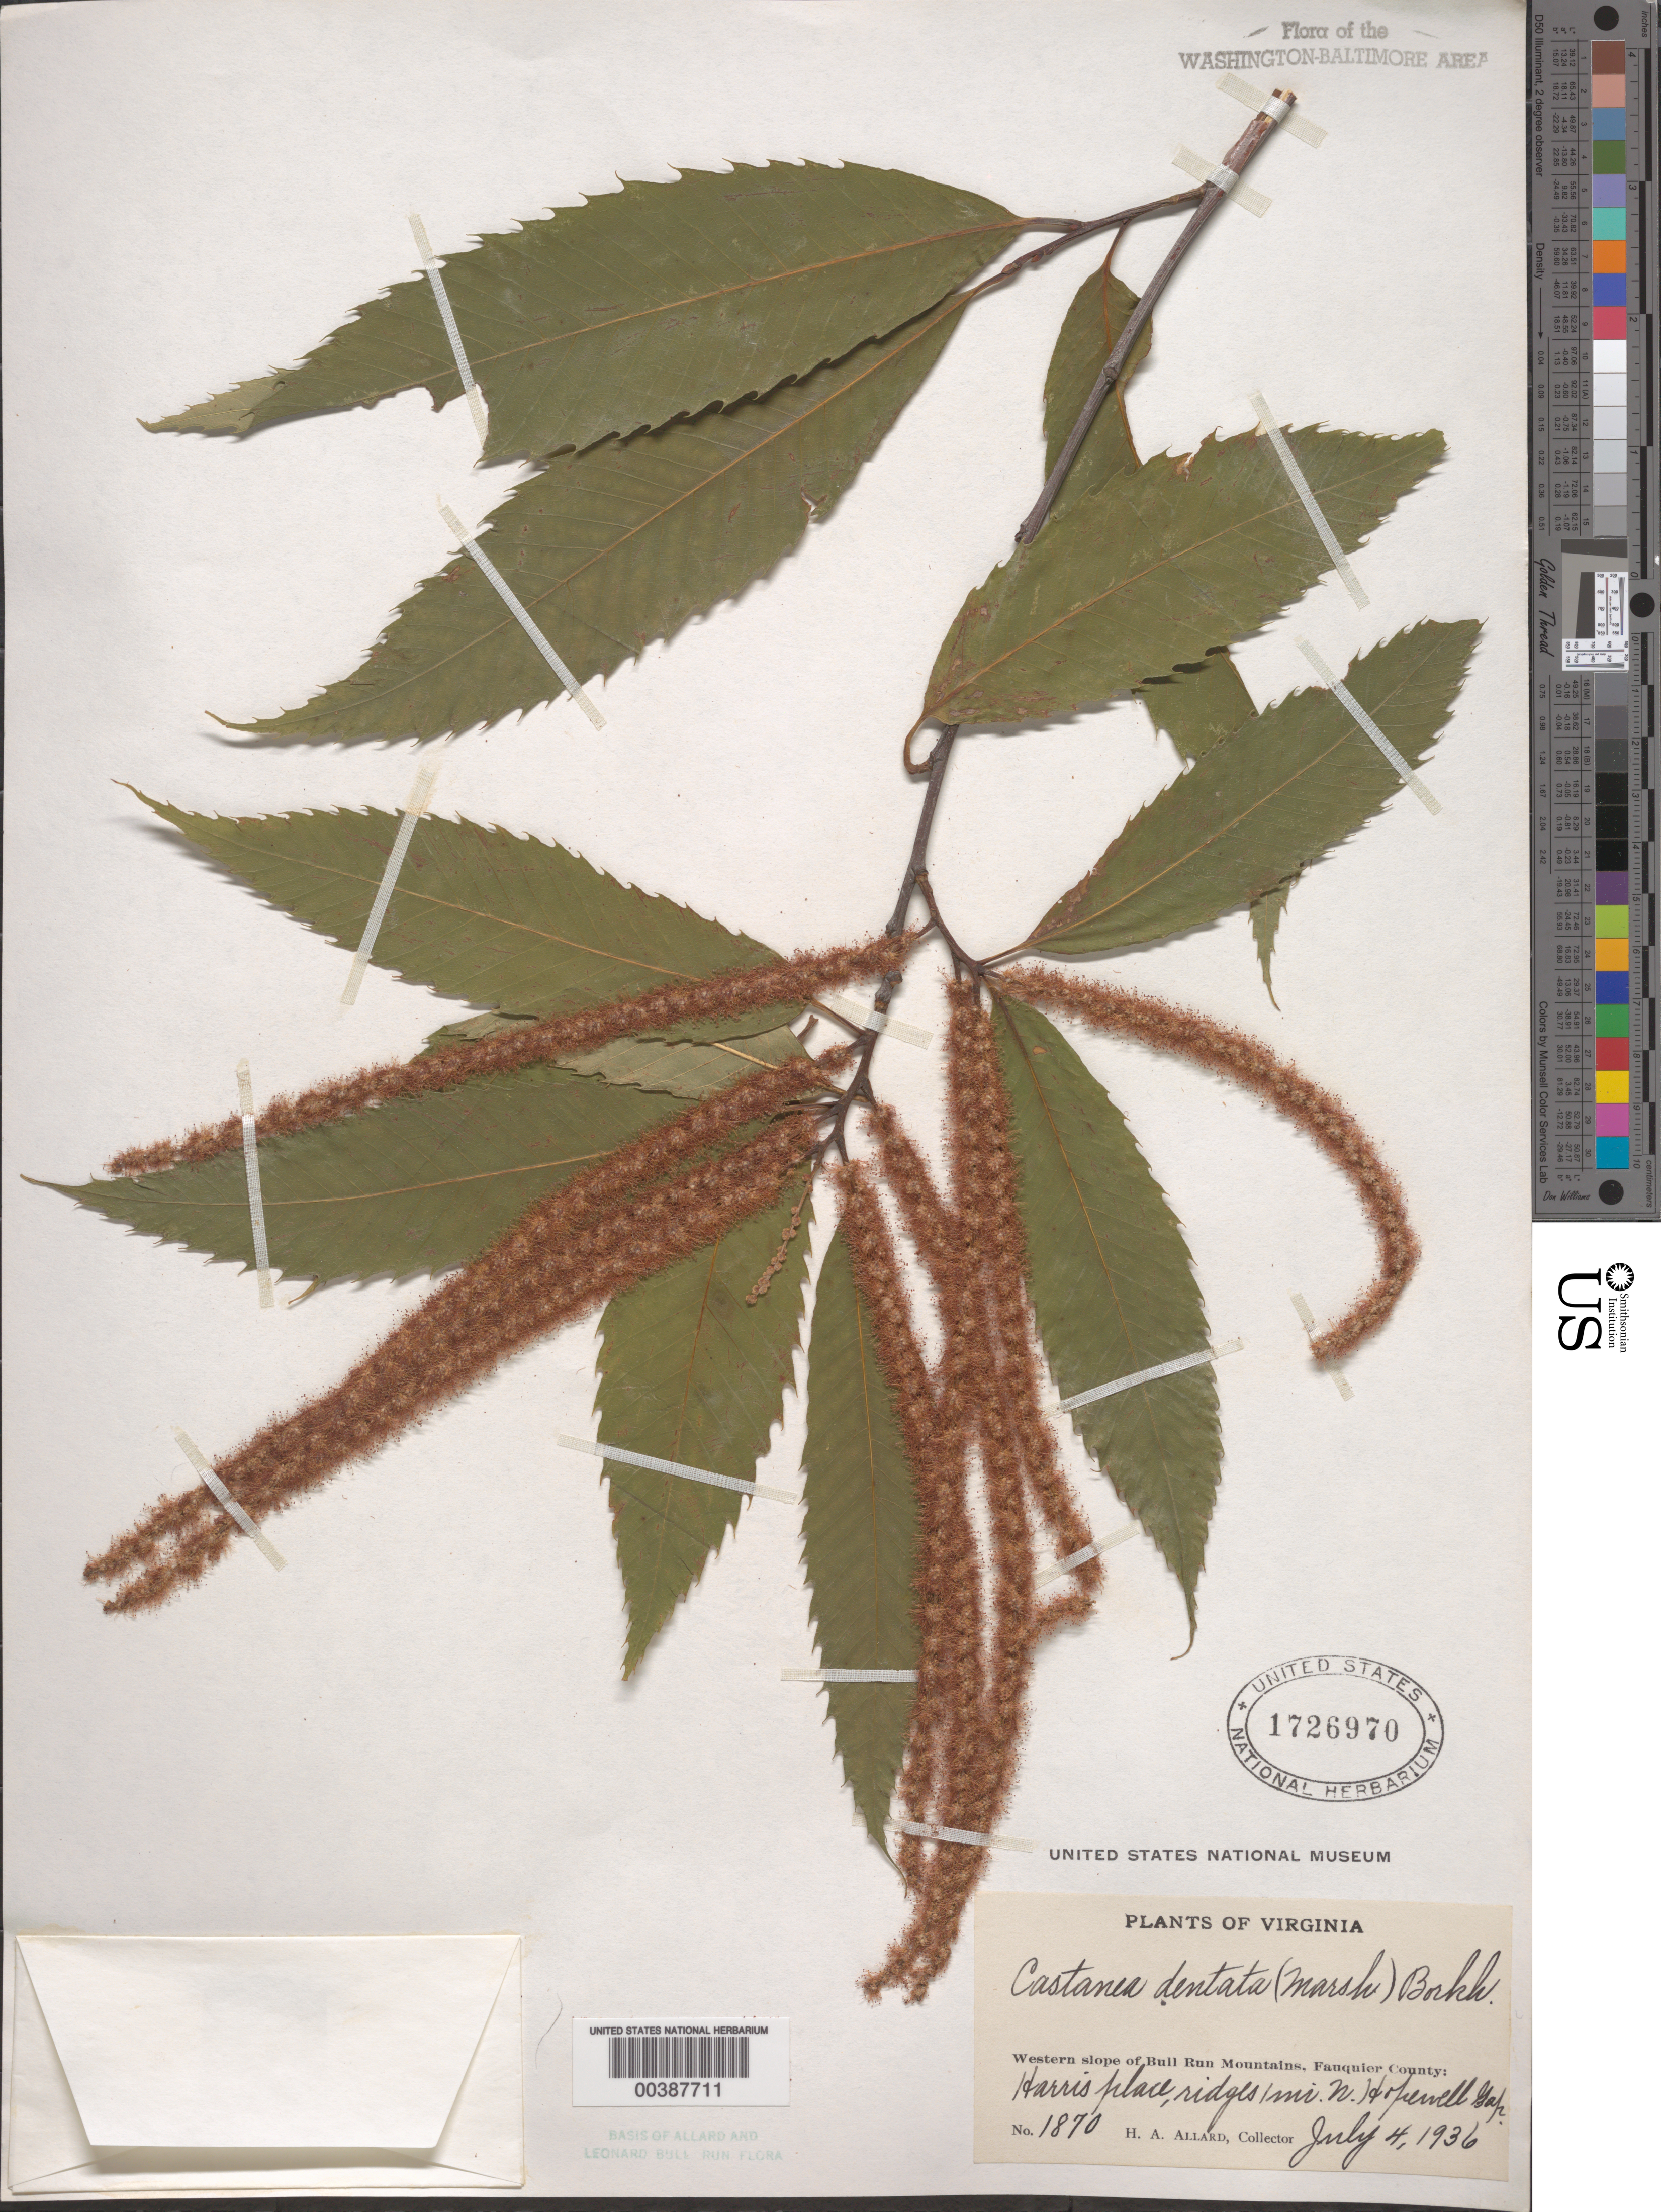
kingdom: Plantae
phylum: Tracheophyta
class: Magnoliopsida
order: Fagales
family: Fagaceae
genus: Castanea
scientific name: Castanea dentata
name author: (Marshall) Borkh.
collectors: H. A. Allard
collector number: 1870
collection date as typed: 04 Jul 1936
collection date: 1936-07-04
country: United States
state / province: Virginia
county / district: Fauquier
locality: Harris Place, north of Hopewell Gap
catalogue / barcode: US 1726970